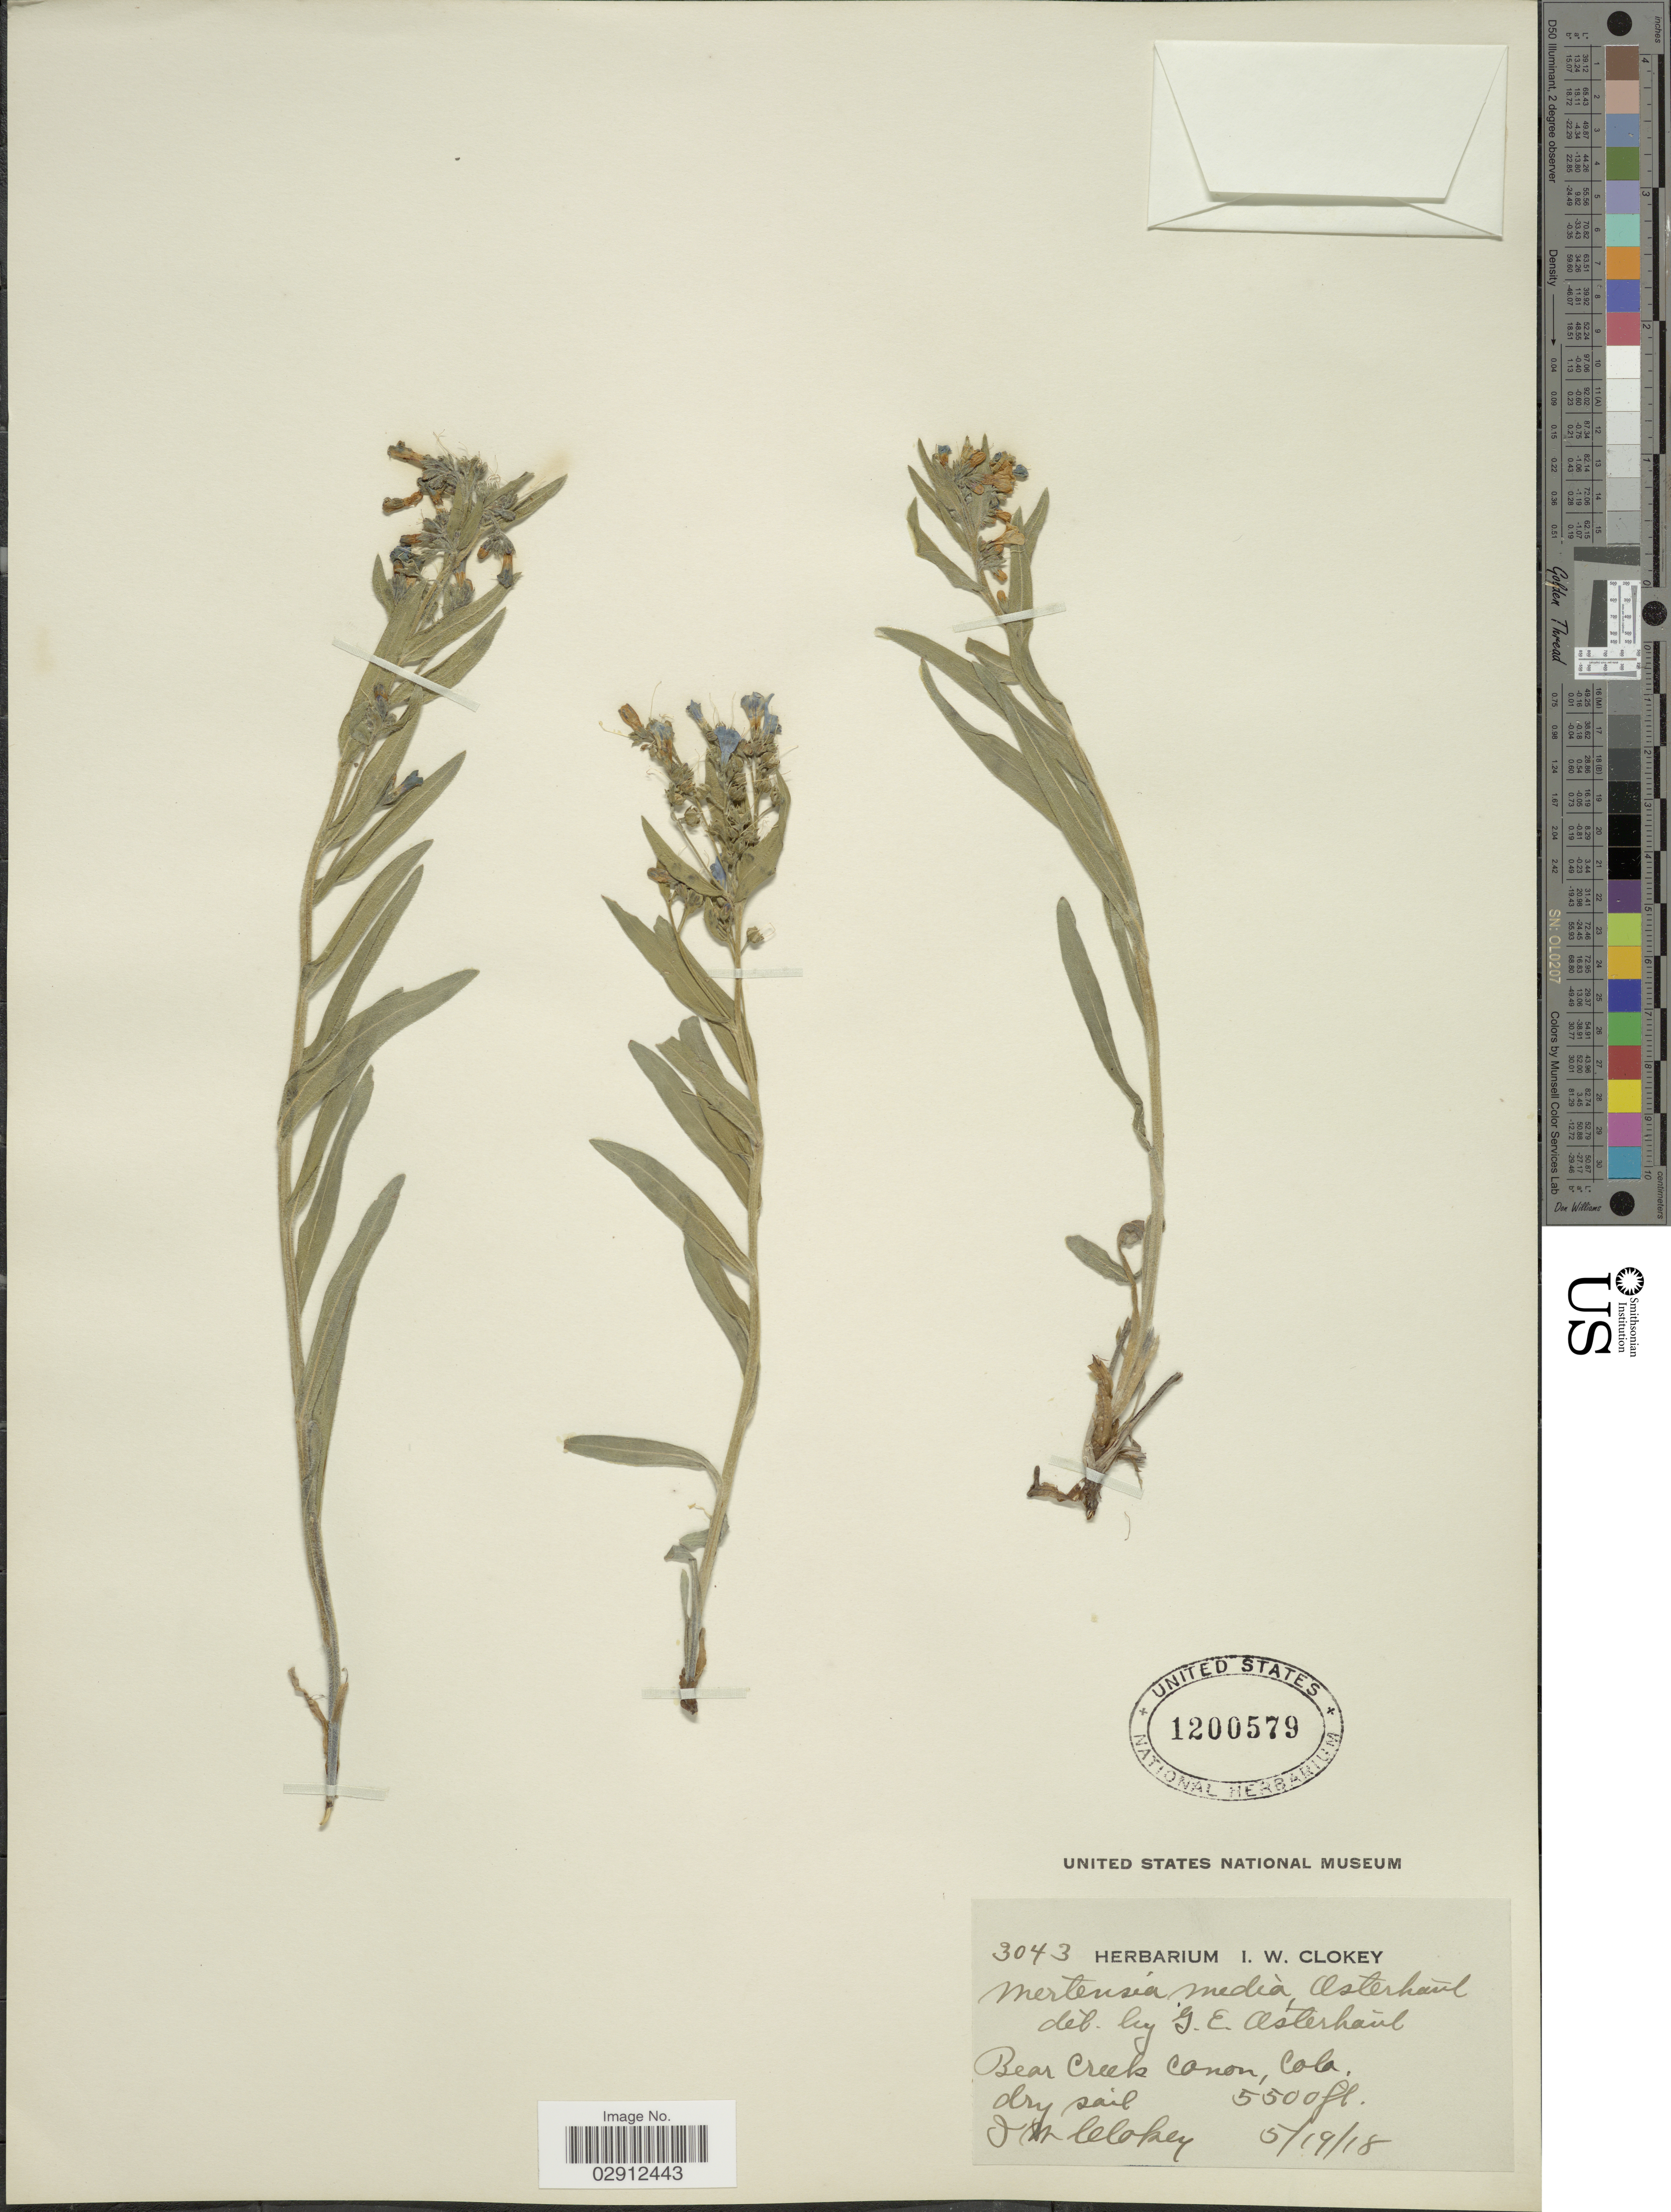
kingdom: Plantae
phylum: Tracheophyta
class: Magnoliopsida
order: Boraginales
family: Boraginaceae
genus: Mertensia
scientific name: Mertensia lanceolata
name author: (Pursh) DC. ex A. DC.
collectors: I. W. Clokey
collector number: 3043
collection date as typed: Transcribed d/m/y: 19/5/18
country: United States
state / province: Colorado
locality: Bear Creek Canon, Colo.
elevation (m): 1676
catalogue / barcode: US 1200579